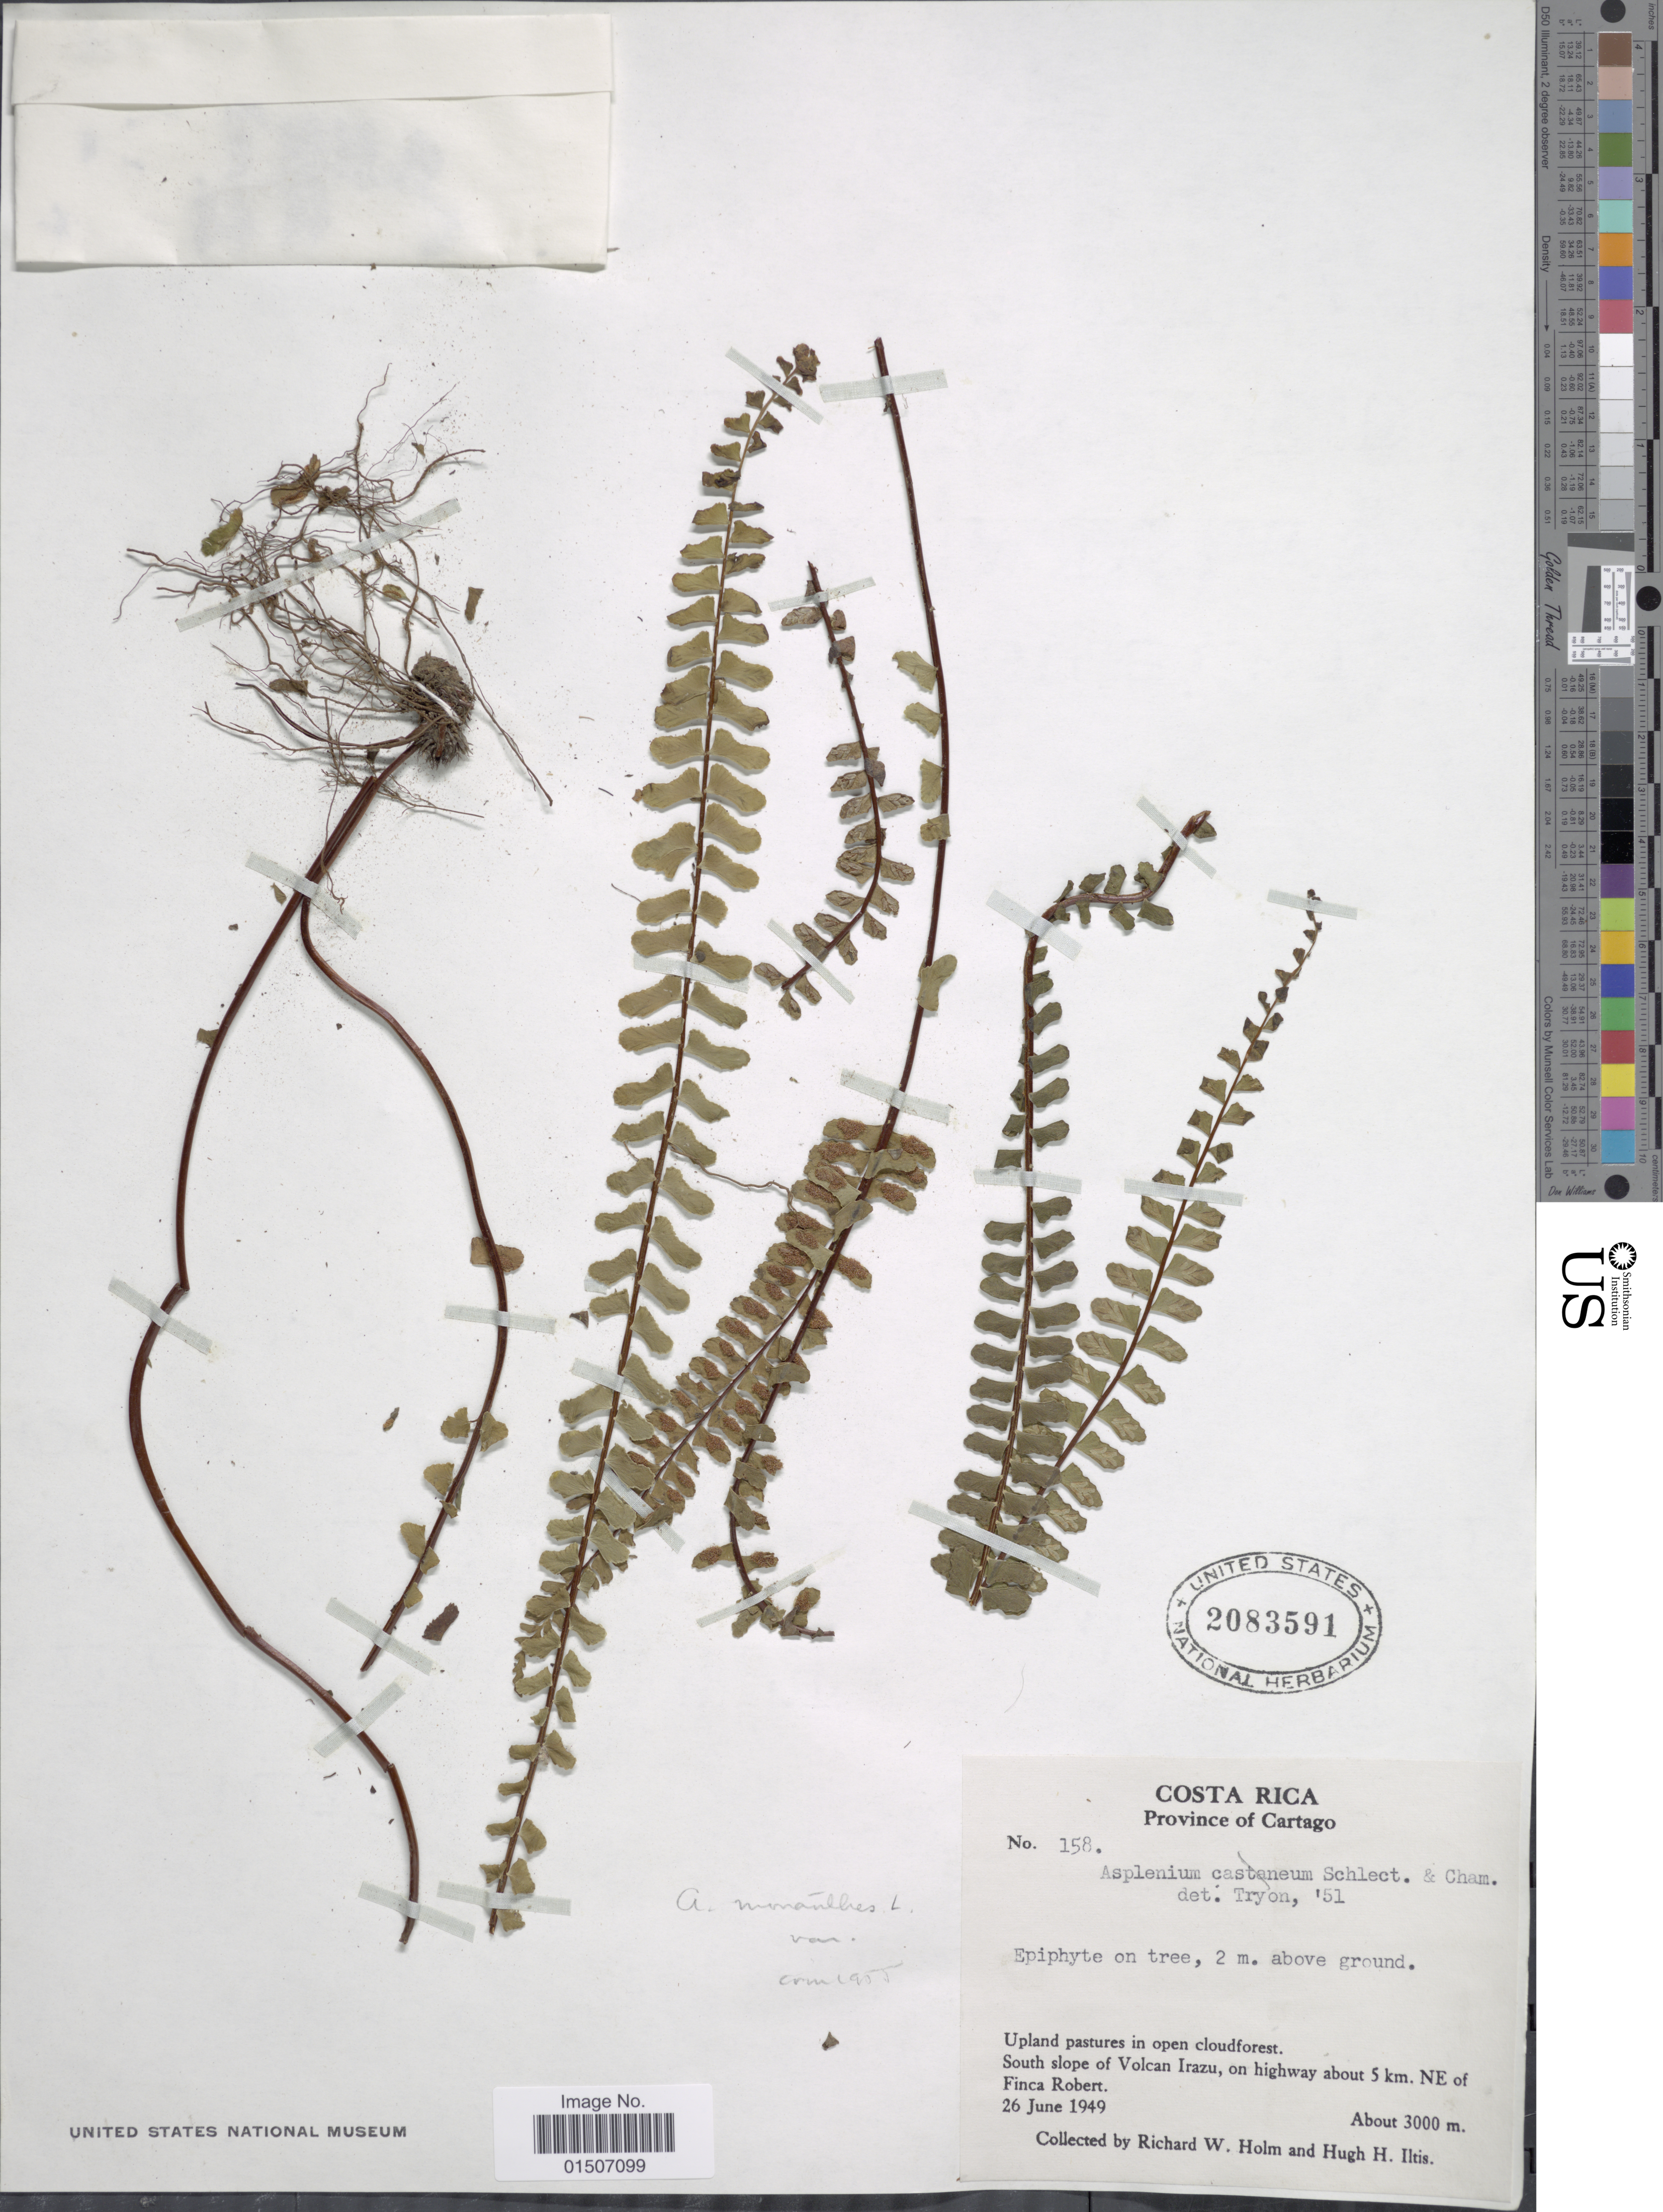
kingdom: Plantae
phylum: Tracheophyta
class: Polypodiopsida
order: Polypodiales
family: Aspleniaceae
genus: Asplenium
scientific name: Asplenium monanthes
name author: L.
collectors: R. W. Holm & H. H. Iltis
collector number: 158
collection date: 1949-06-26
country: Costa Rica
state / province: Cartago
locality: Upland pastures in open cloudforest. South slope of Volcan irazu, on highway about 5 km. NE of finca Robert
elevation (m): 3000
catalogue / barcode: US 2083591